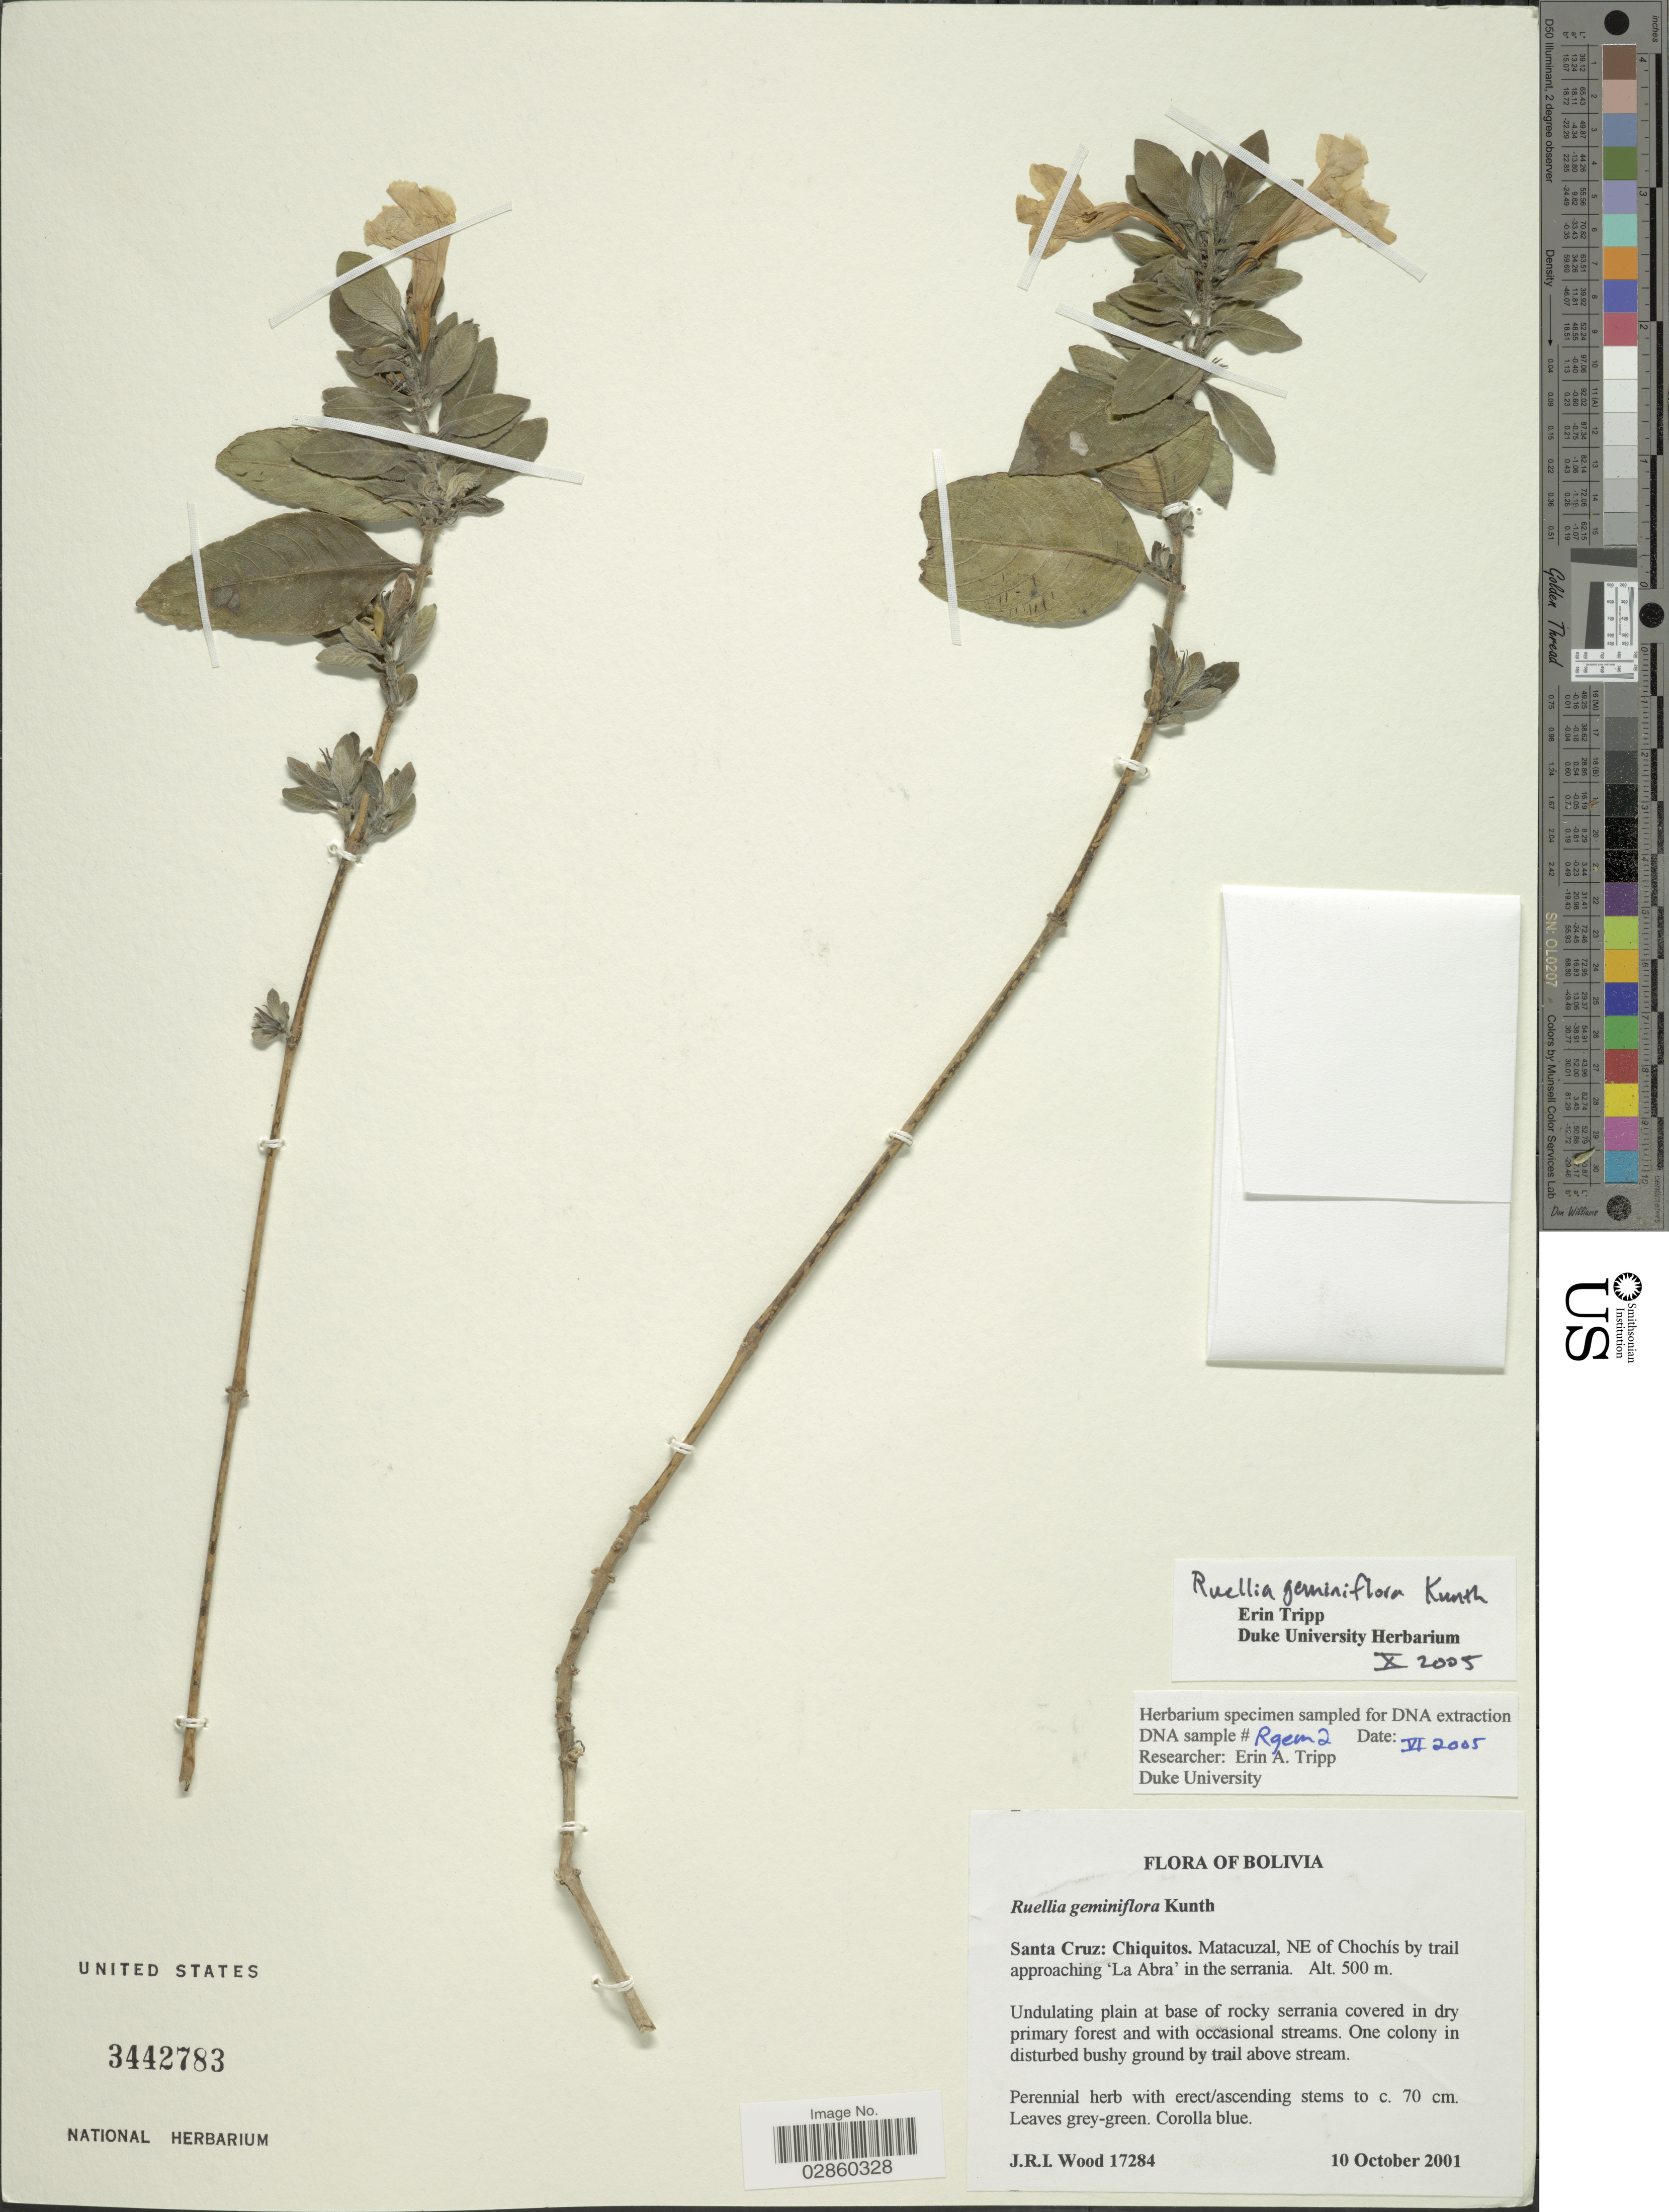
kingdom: Plantae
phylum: Tracheophyta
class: Magnoliopsida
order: Lamiales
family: Acanthaceae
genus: Ruellia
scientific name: Ruellia geminiflora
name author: Kunth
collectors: J. R. I. Wood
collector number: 17284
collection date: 2001-10-10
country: Bolivia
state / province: Santa Cruz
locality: Chiquitos, Matacuzal, NE of Chochís by trail approaching 'La Abra' in the serrania.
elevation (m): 500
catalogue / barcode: US 3442783